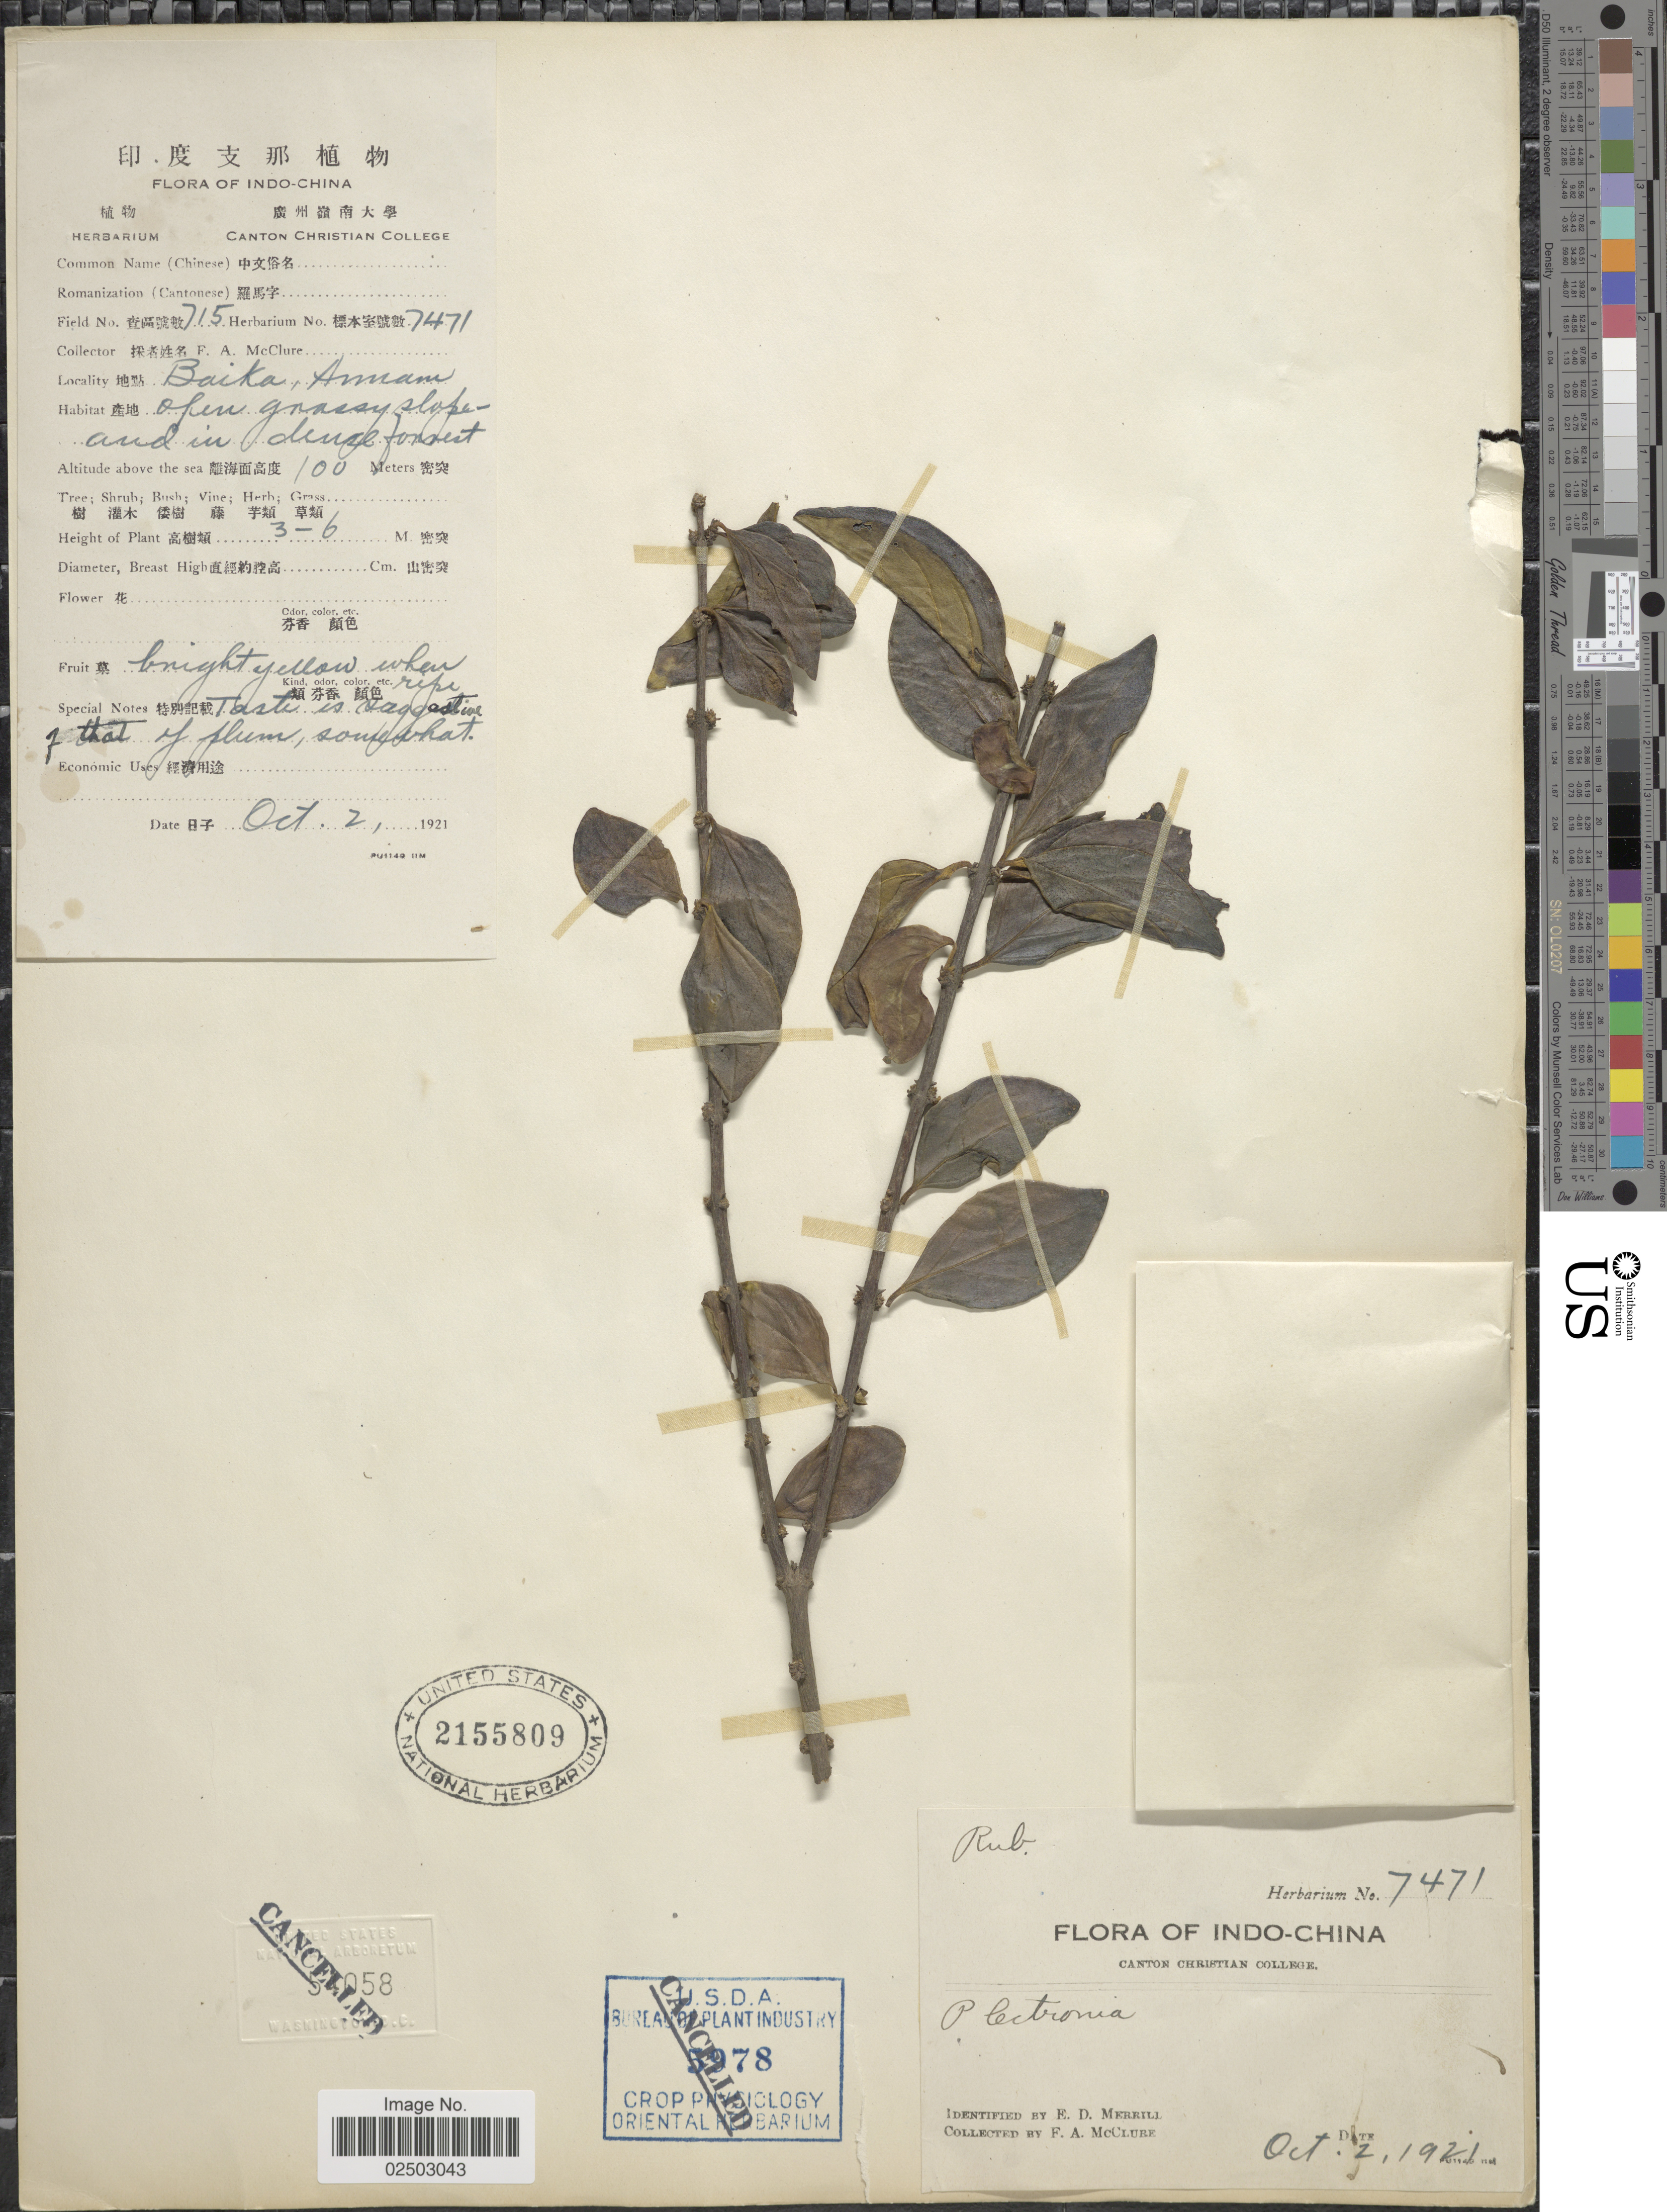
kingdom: Plantae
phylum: Tracheophyta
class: Magnoliopsida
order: Gentianales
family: Rubiaceae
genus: Bridsonia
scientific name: Bridsonia chamaedendrum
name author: (Kuntze) Verstraete & A.E. van Wyk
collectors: F. A. McClure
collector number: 7471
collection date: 1921-10-02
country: Vietnam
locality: Indo-China, Baika, Annam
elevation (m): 100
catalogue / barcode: US 2155809